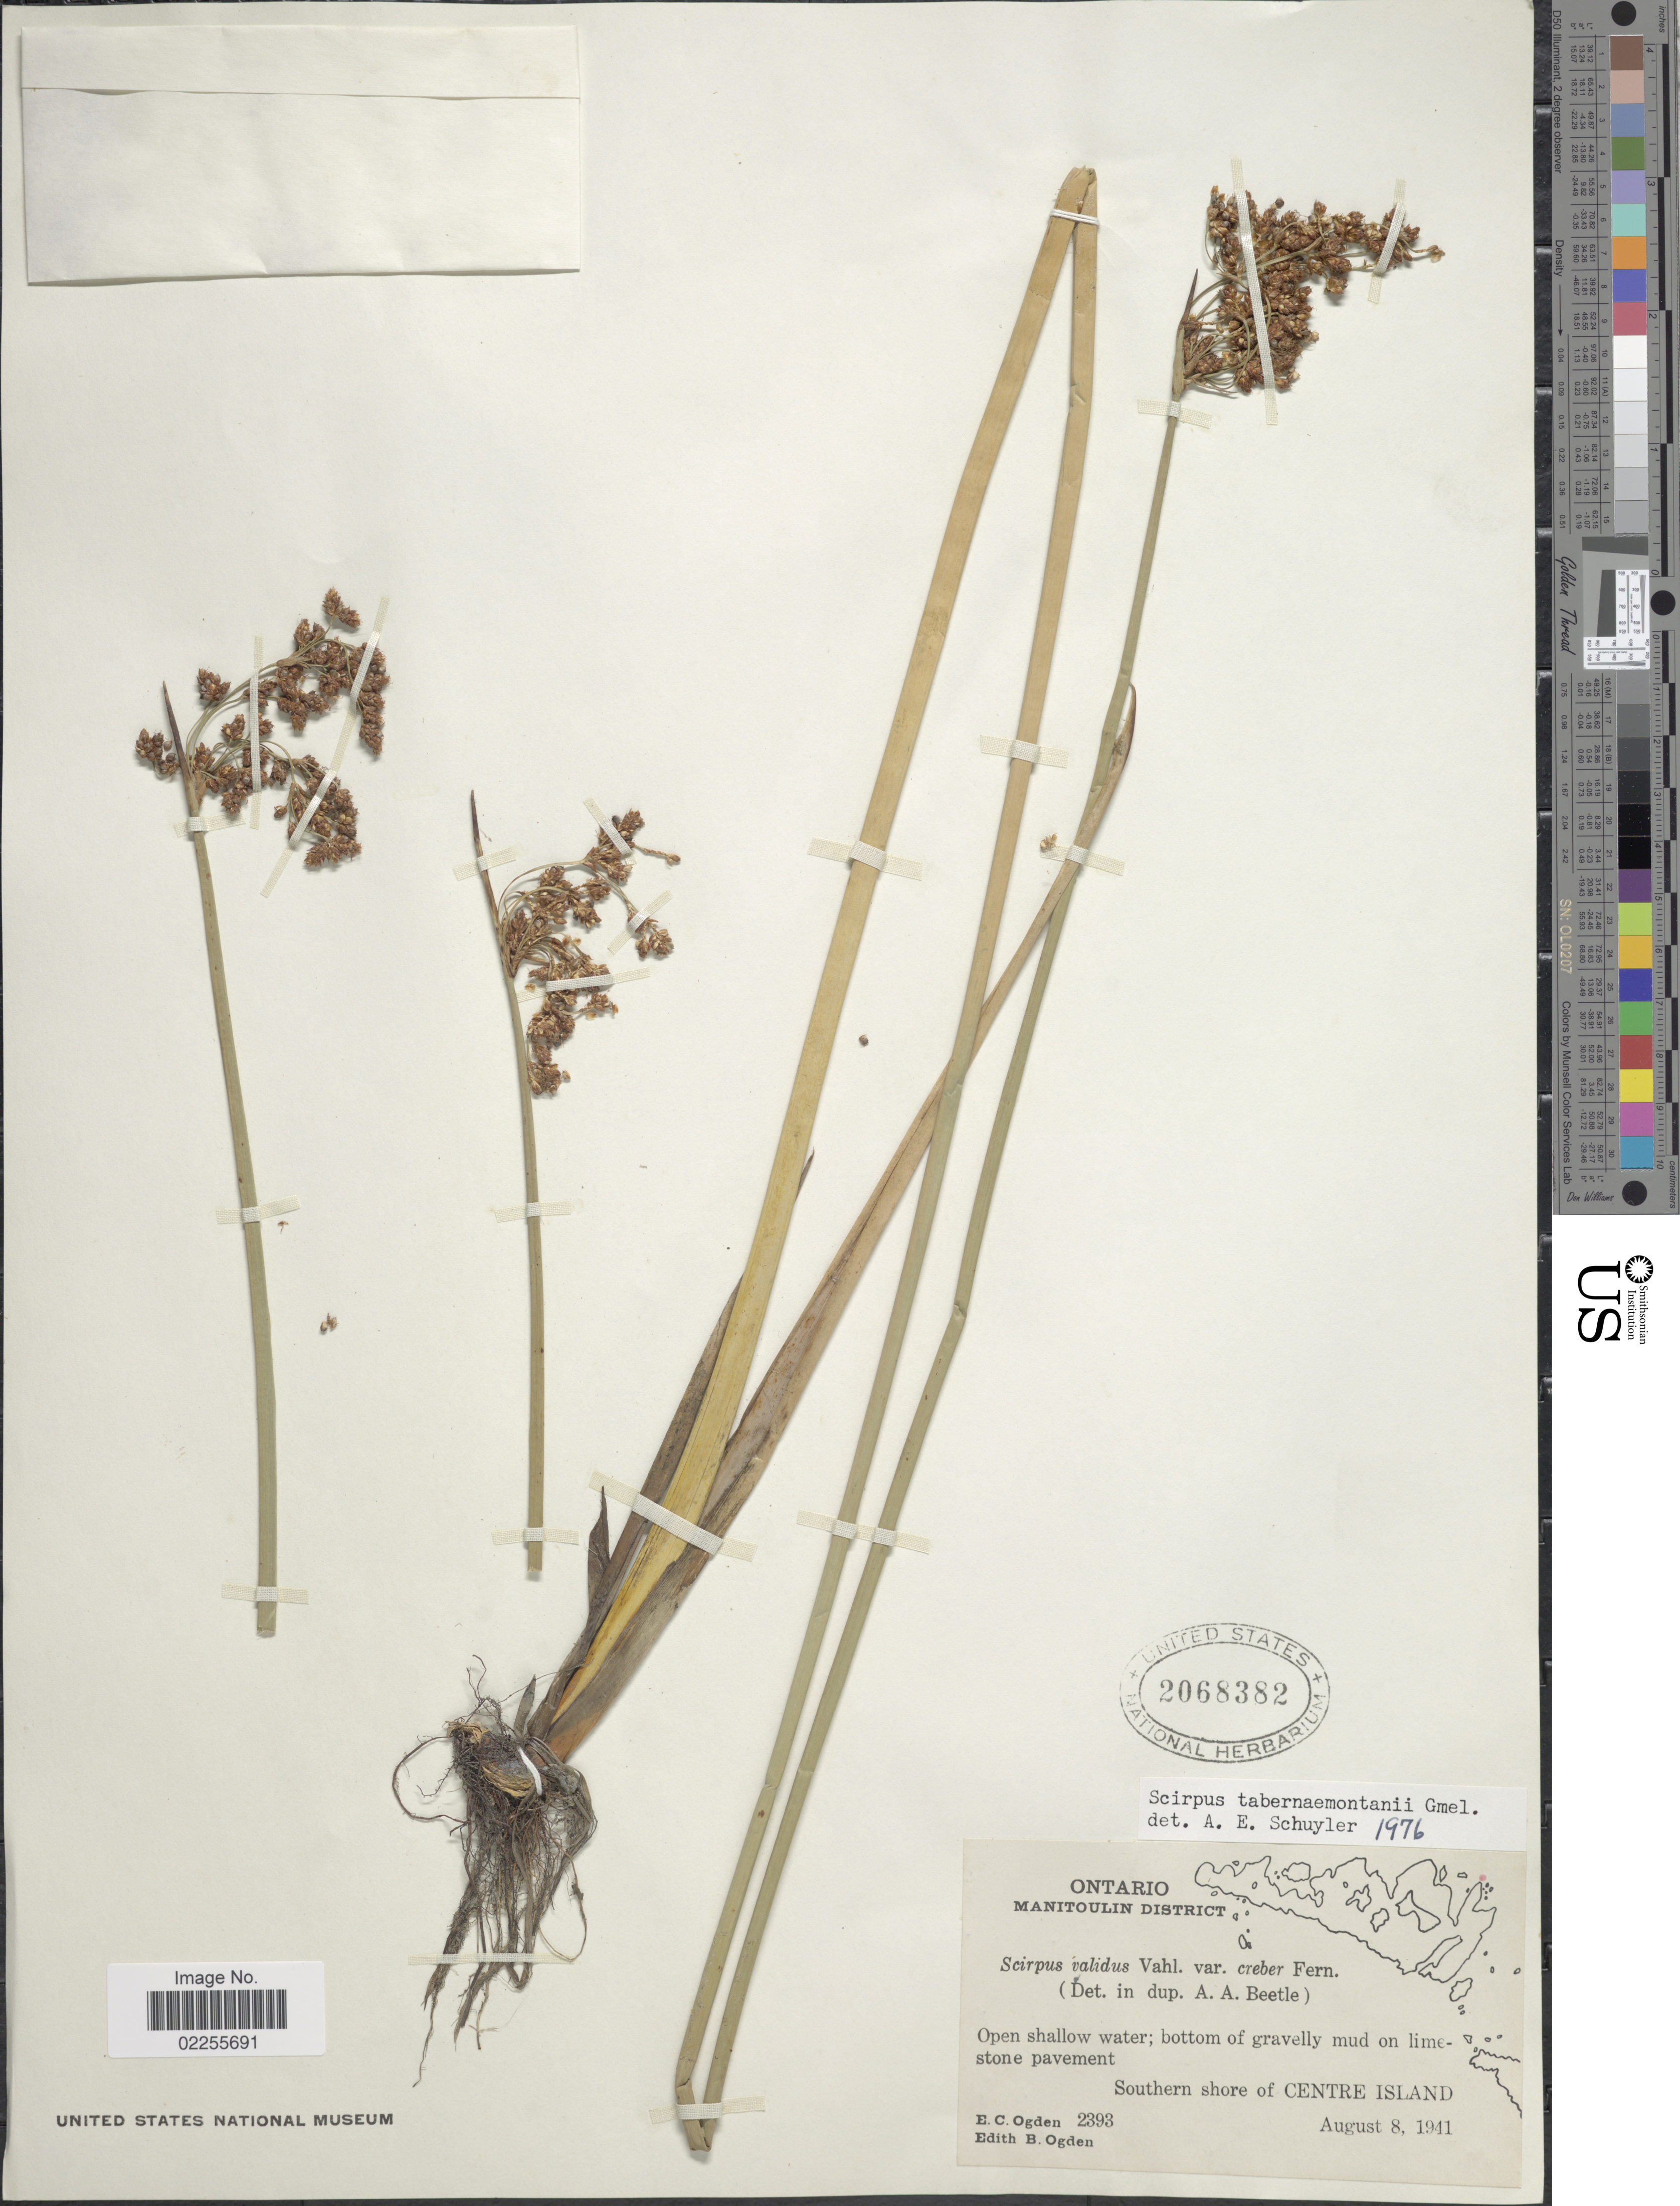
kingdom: Plantae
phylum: Tracheophyta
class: Liliopsida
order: Poales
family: Cyperaceae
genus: Schoenoplectus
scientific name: Schoenoplectus tabernaemontani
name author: (C.C. Gmel.) Palla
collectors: E. Ogden & E. Ogden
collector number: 2393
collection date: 1941-08-08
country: Canada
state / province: Ontario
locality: Manitoulin District, open shallow water; bottom of gravelly mud on limestone pavement, Southern shore of Centre Island.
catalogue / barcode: US 2068382